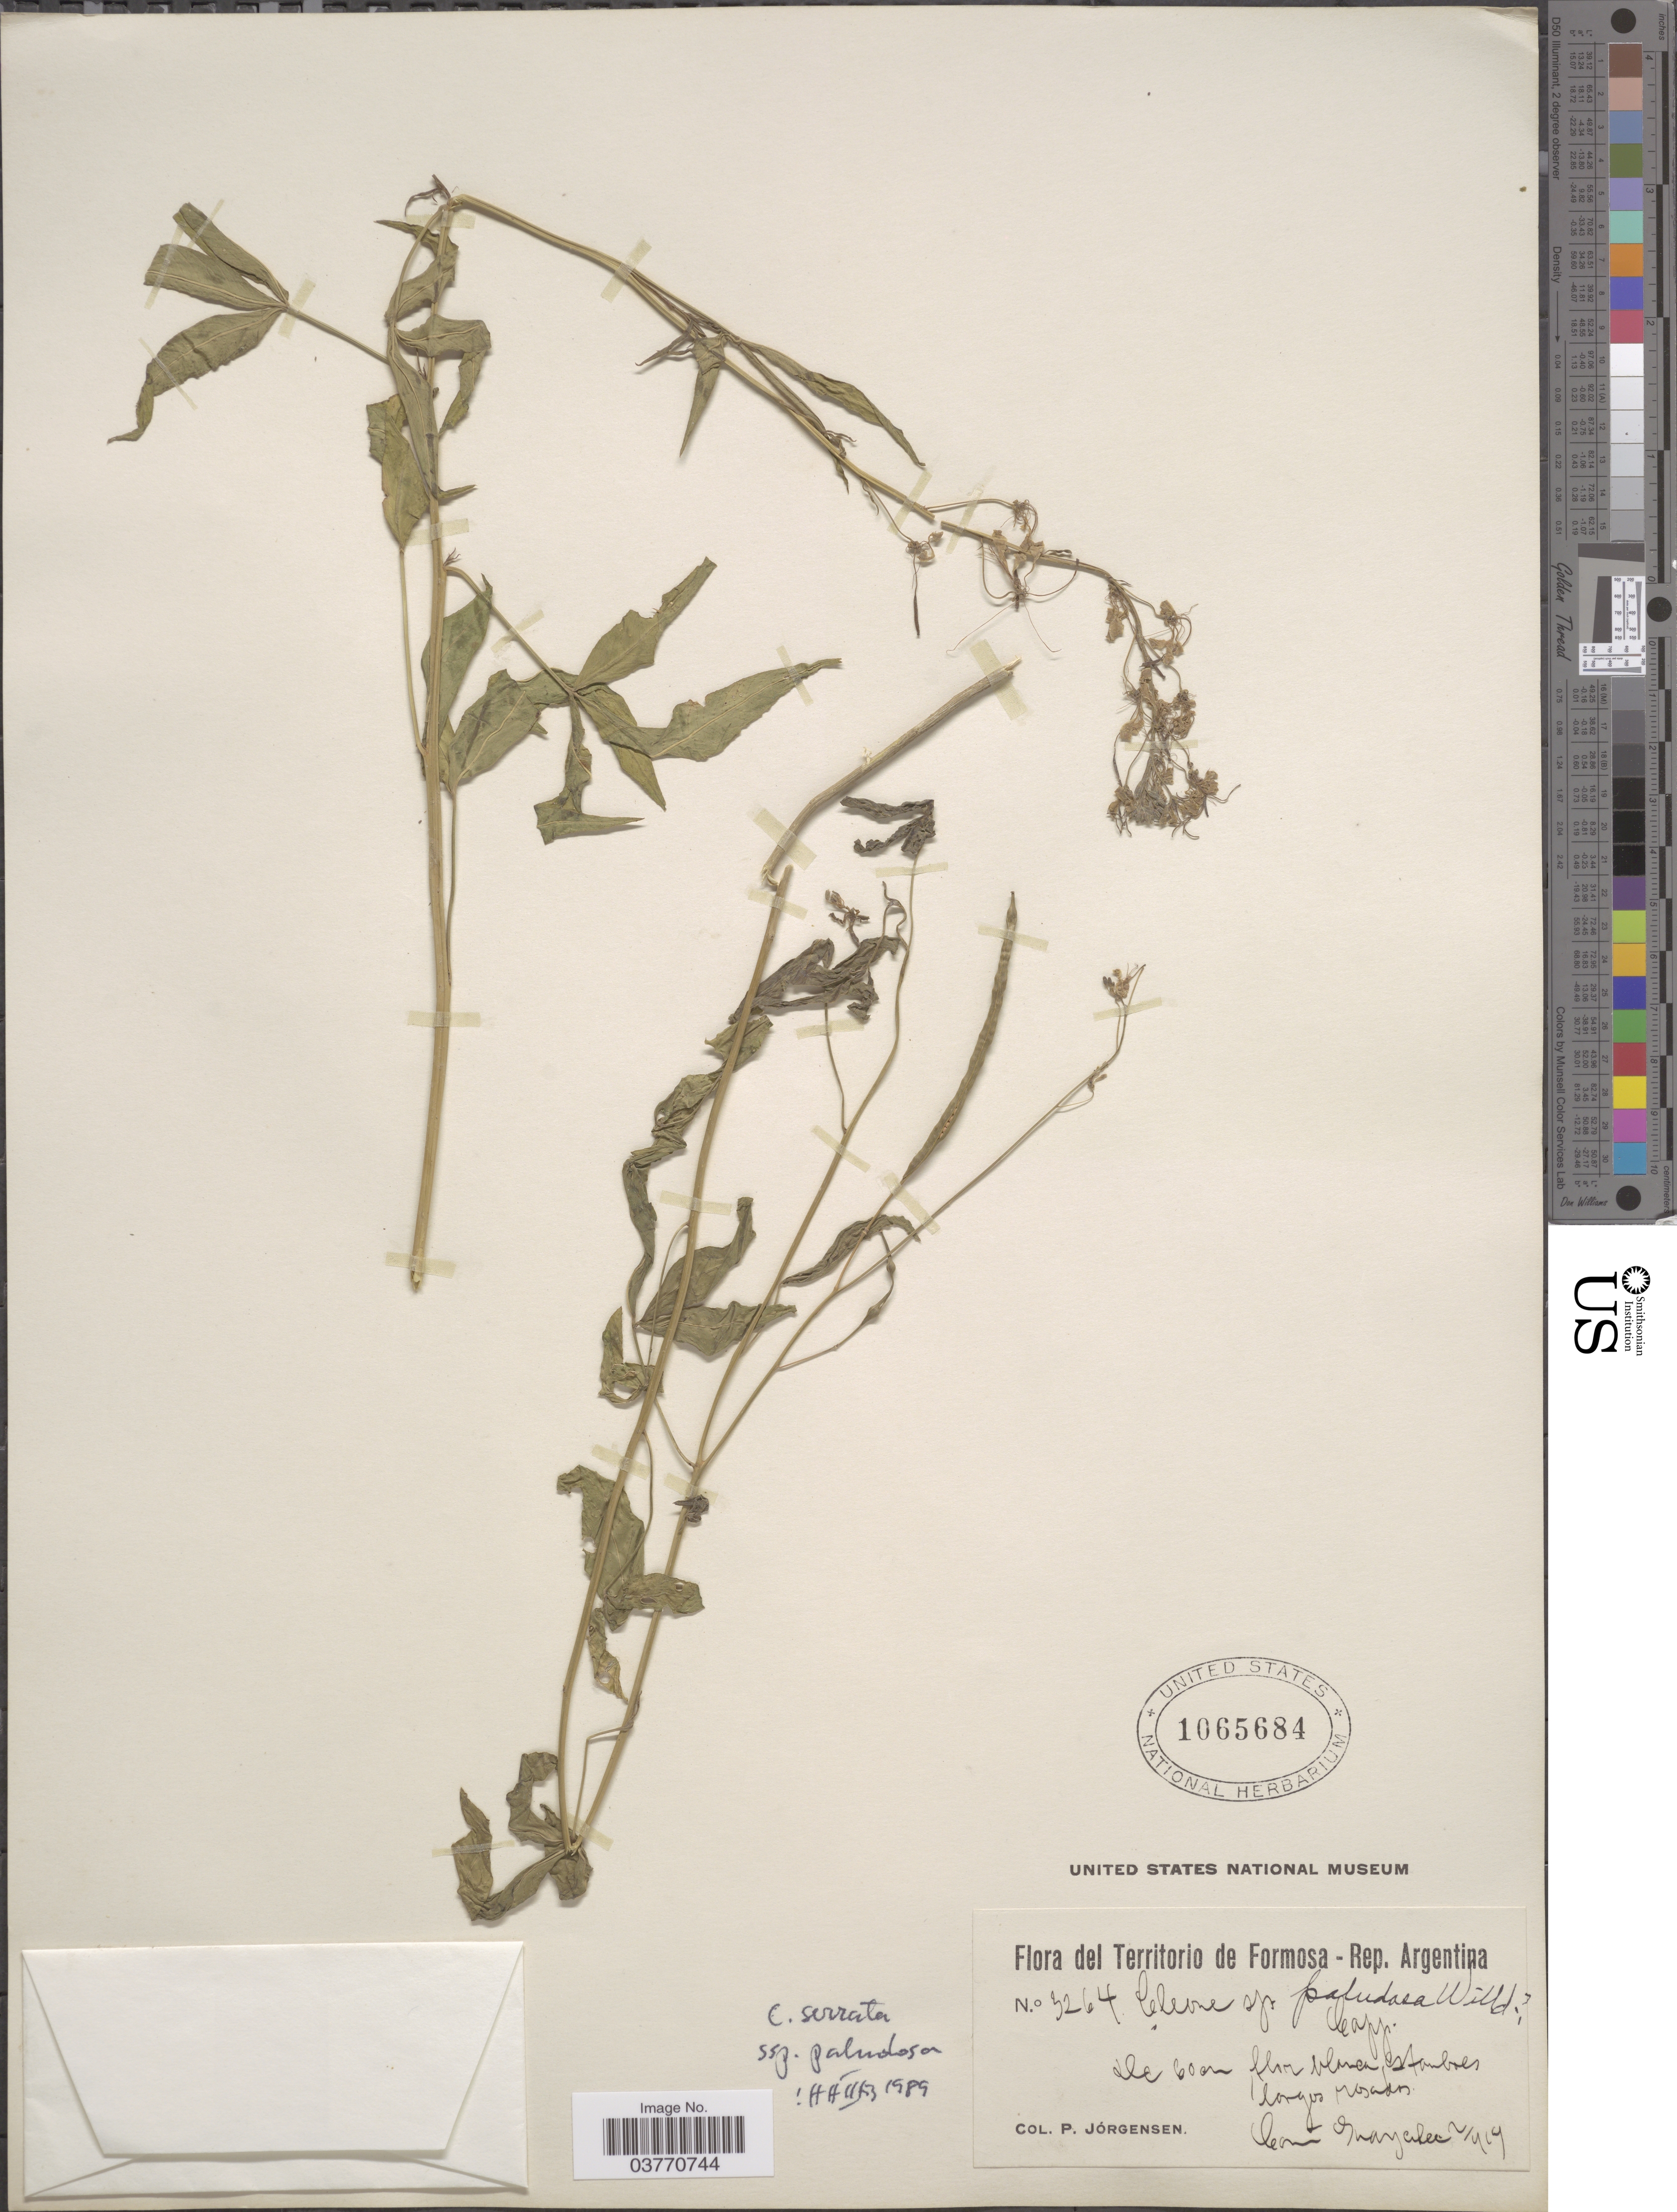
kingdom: Plantae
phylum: Tracheophyta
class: Magnoliopsida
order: Brassicales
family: Cleomaceae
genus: Cleoserrata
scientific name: Cleoserrata paludosa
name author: (Willd. ex Eichler) Iltis ex Soares Neto & Roalson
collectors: P. Jörgensen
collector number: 3264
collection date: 1919-02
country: Argentina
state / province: Formosa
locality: Territorio de Formoso - Rep. Argentina. Comun Guayculee [interpreted].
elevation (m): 600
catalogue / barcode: US 1065684